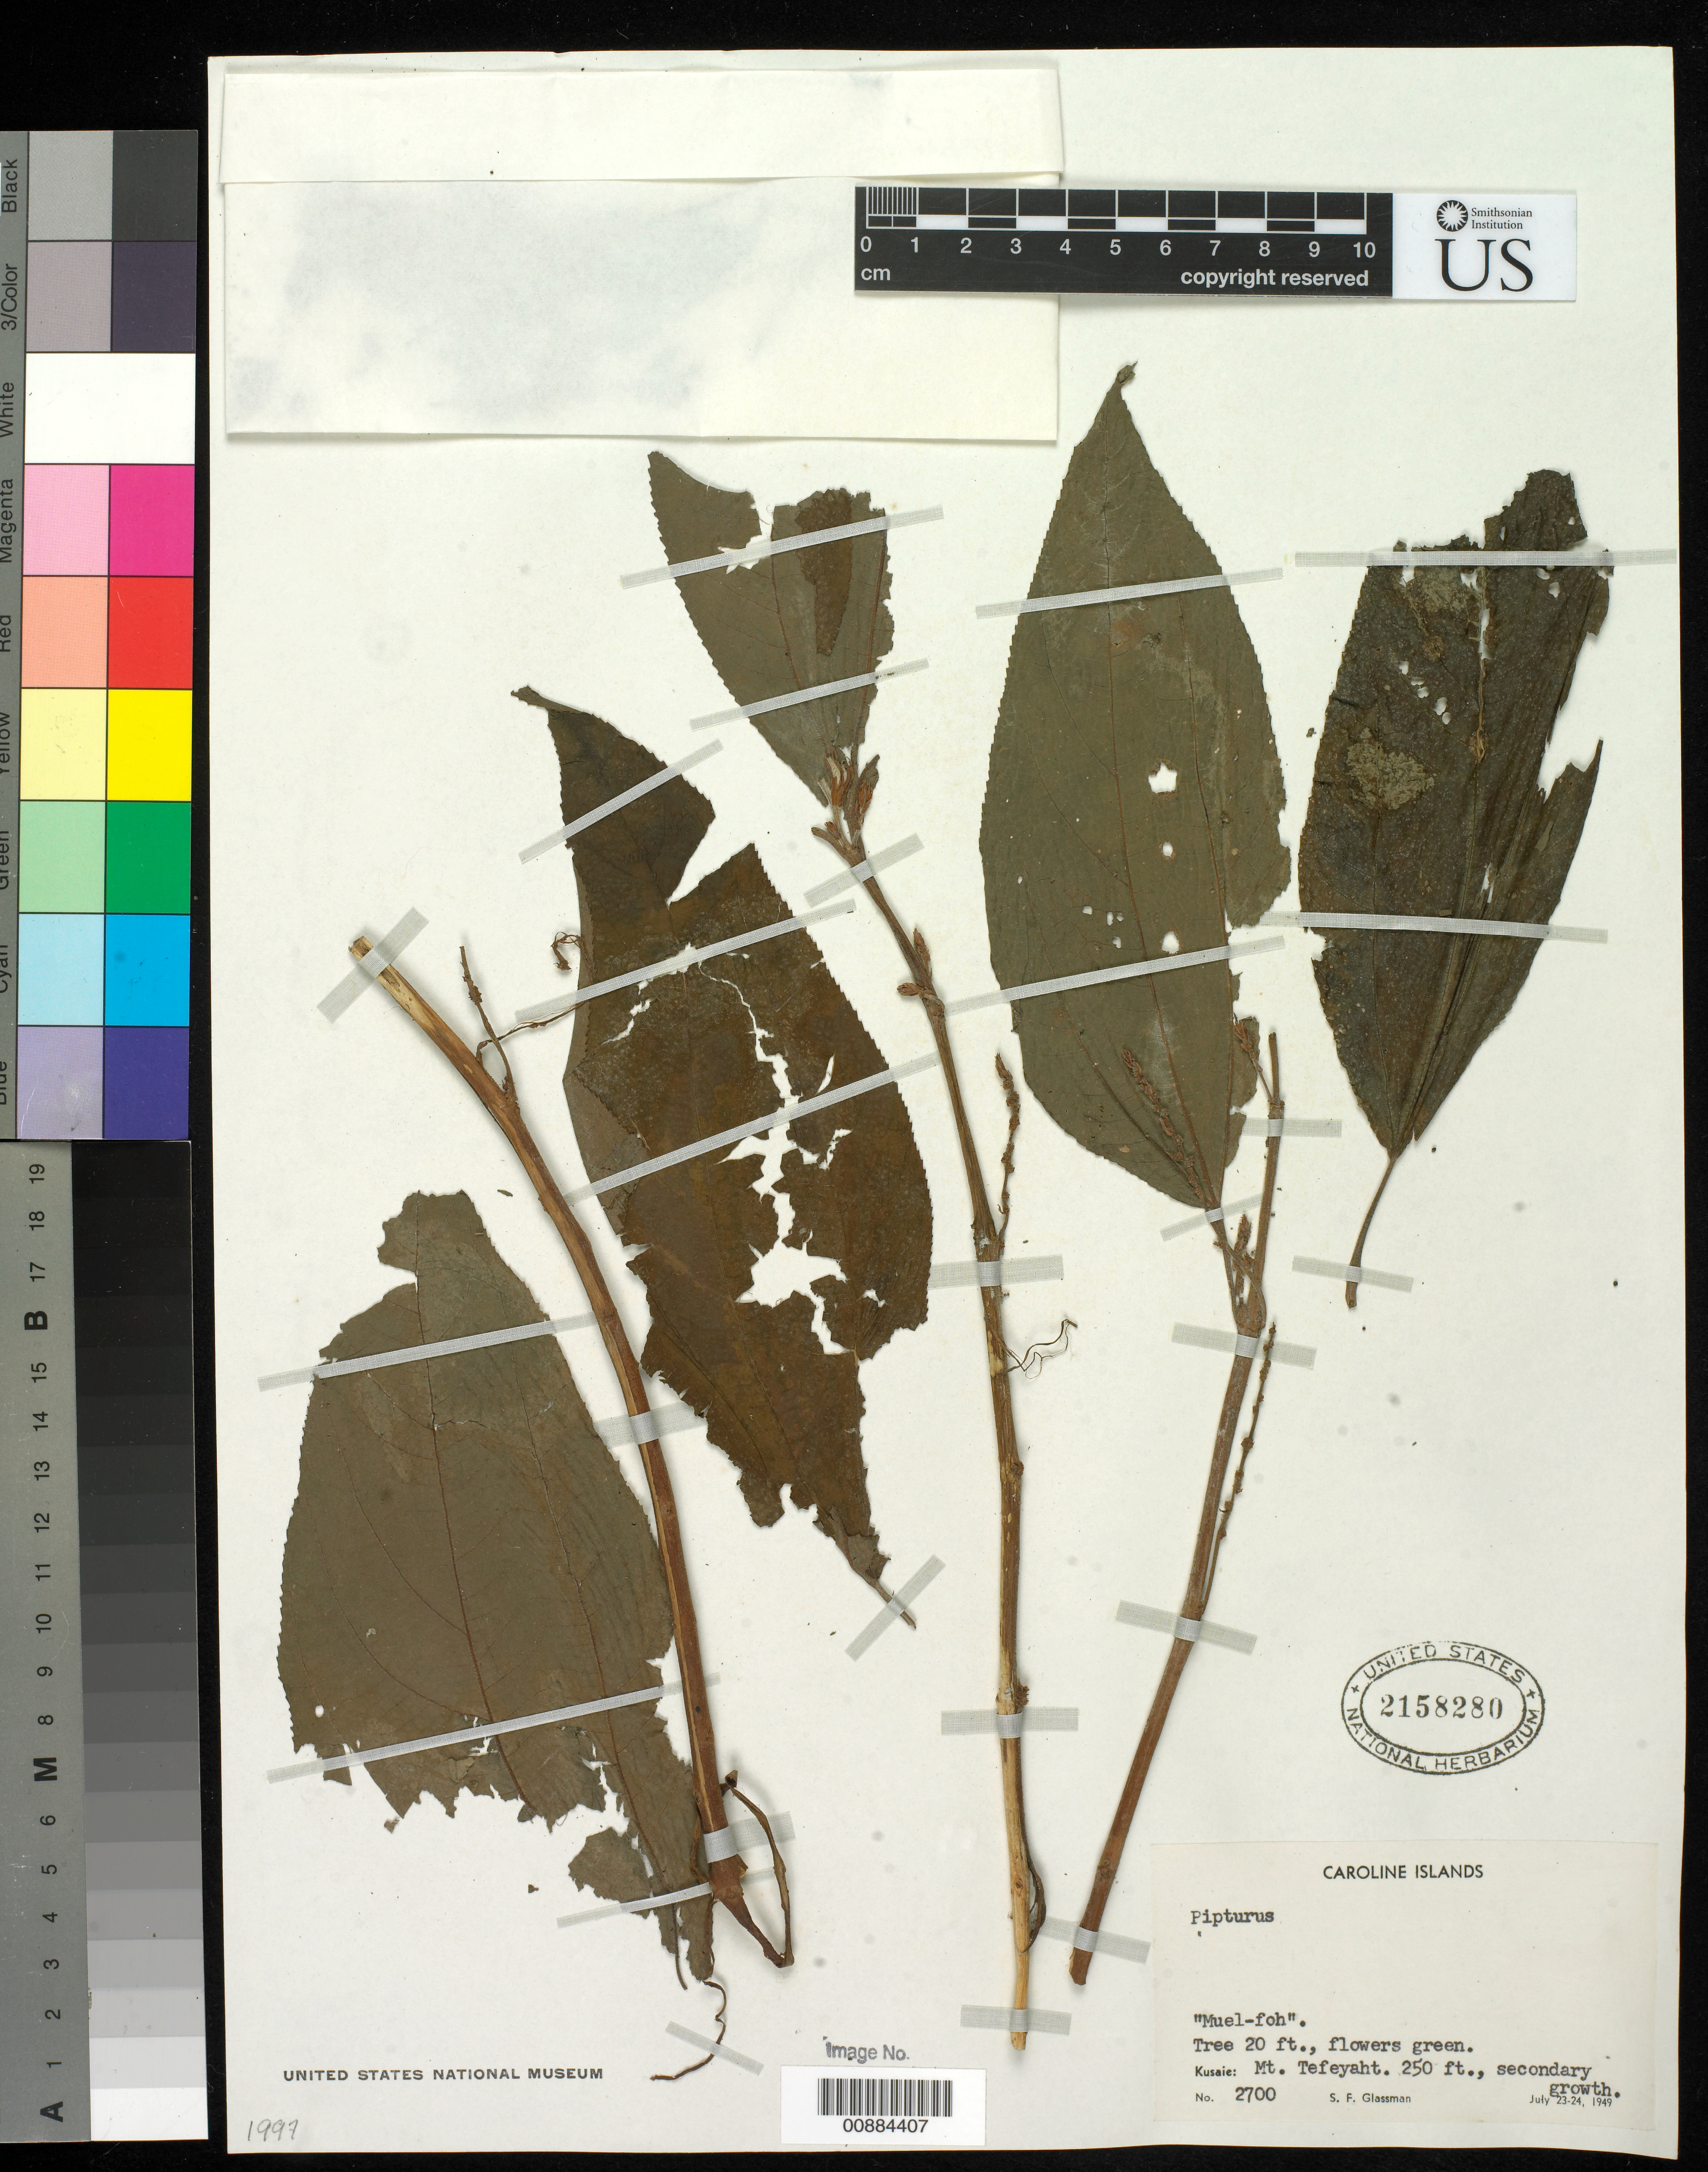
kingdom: Plantae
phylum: Tracheophyta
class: Magnoliopsida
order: Rosales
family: Urticaceae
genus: Pipturus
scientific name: Pipturus sp.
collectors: S. F. Glassman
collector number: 2700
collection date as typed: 23 Jul 1949 to 24 Jul 1949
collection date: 1949-07-23/1949-07-24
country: Micronesia, Federated States of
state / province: Kosrae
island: Kosrae [Kusaie]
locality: Caroline Islands, Kusaie, Mt. Tefeyaht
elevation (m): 76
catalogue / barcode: US 2158280